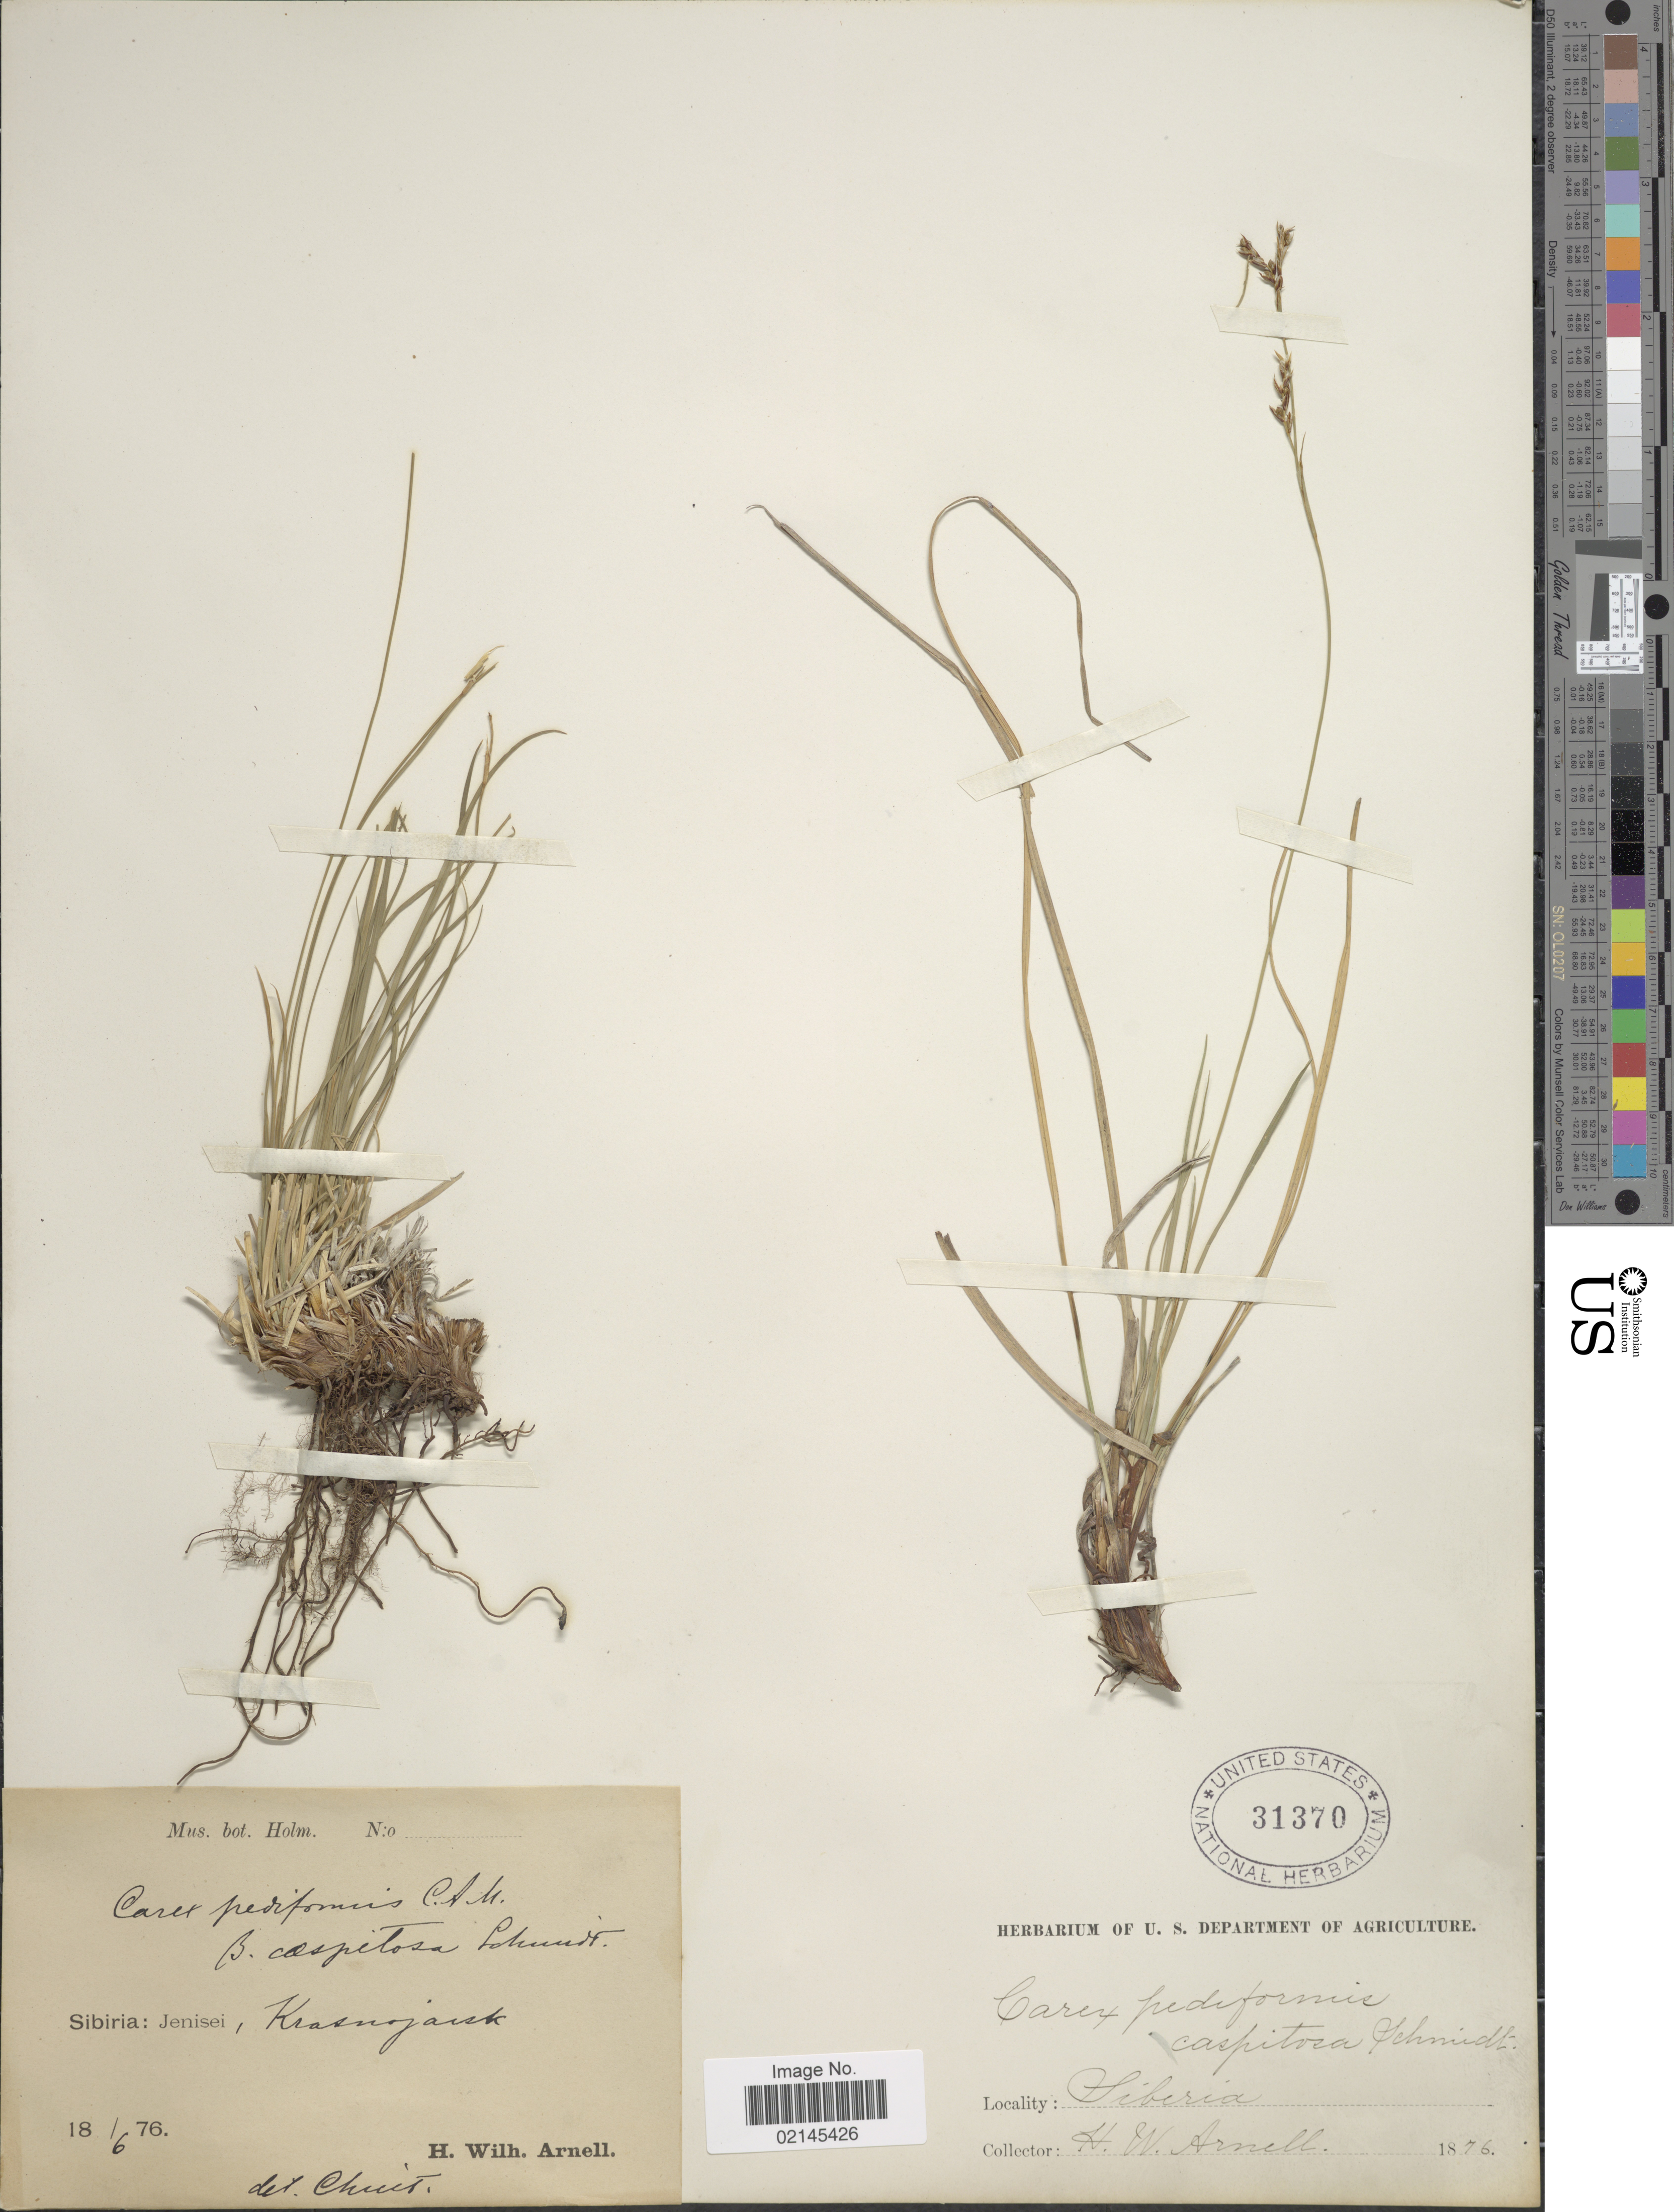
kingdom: Plantae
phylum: Tracheophyta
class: Liliopsida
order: Poales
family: Cyperaceae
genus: Carex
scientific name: Carex pediformis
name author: C.A. Mey.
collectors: H. W. Arnell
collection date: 1876-06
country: Russian Federation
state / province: Krasnoyarsk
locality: Siberia, Jenisei, Krasnojarsk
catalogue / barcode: US 31370